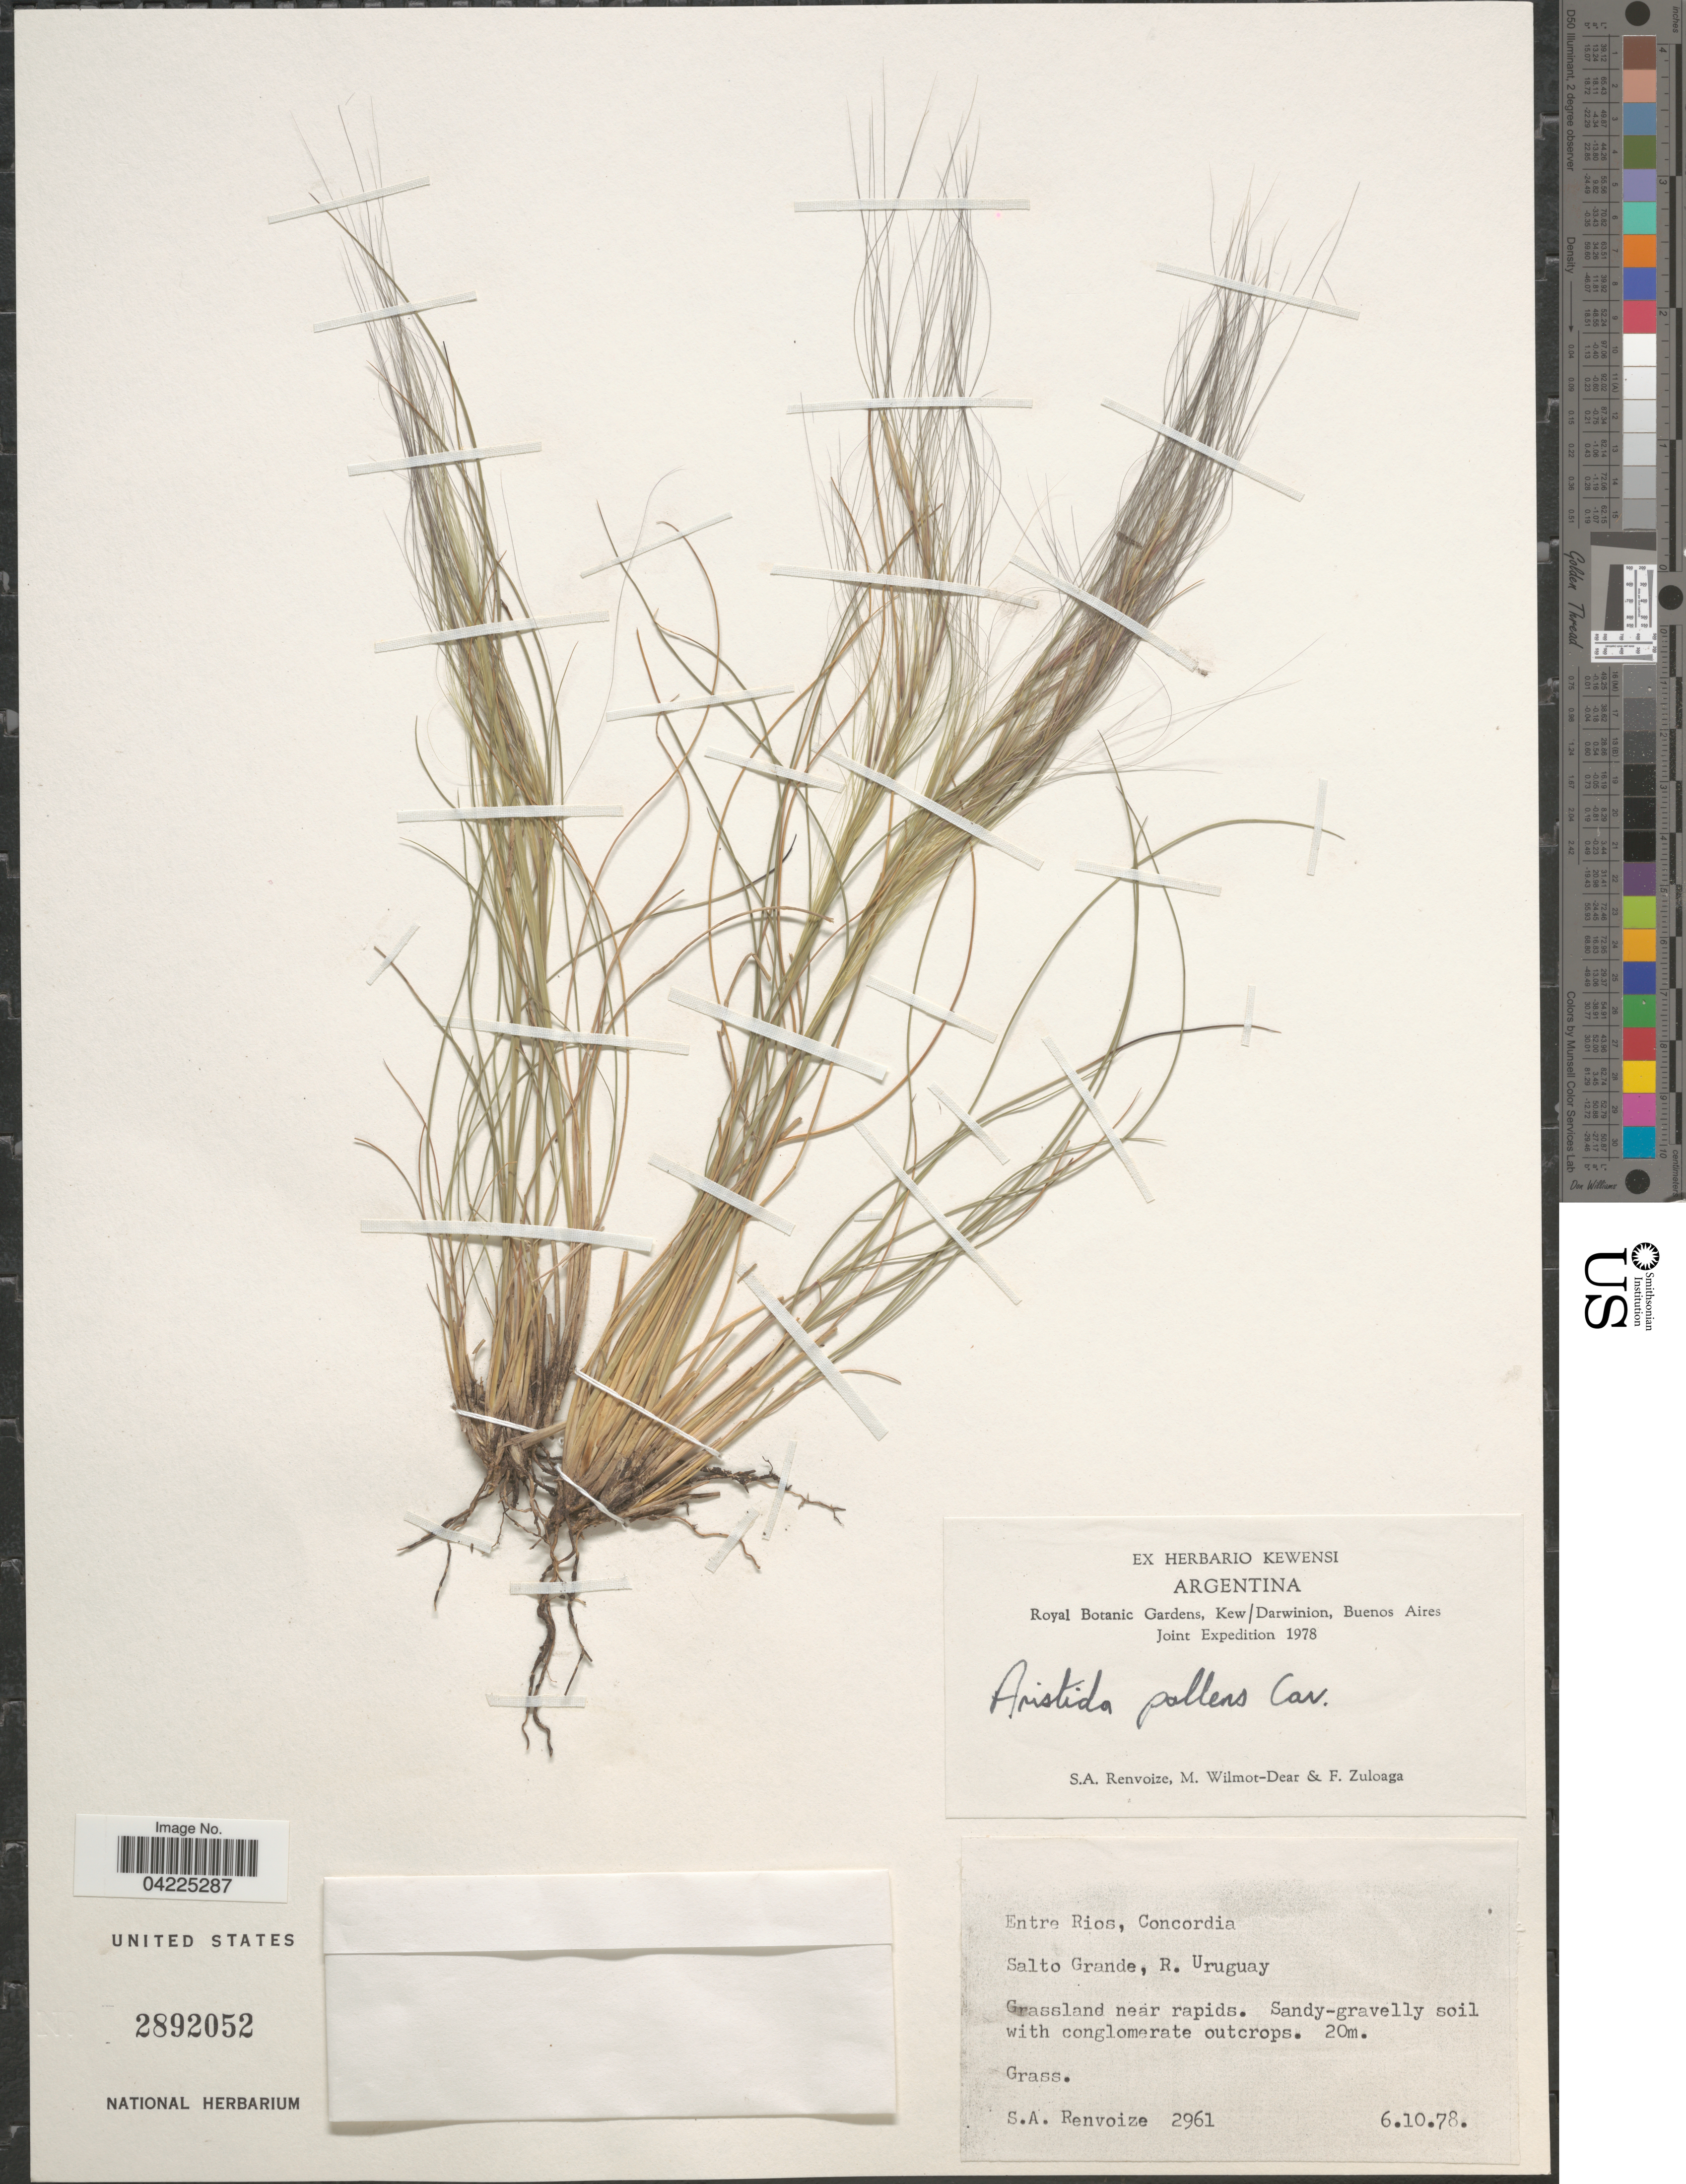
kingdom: Plantae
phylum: Tracheophyta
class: Liliopsida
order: Poales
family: Poaceae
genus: Aristida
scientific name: Aristida pallens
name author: Cav.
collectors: S. A. Renvoize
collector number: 2961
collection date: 1978-10-06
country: Argentina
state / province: Entre Rios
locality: Royal Botanic Gardens, Kew / Darwinion, Buenos Aires Joint Expedition 1978. Entre Ríos, Concordia. Salto Grande, R. Uruguay.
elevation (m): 20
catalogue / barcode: US 2892052